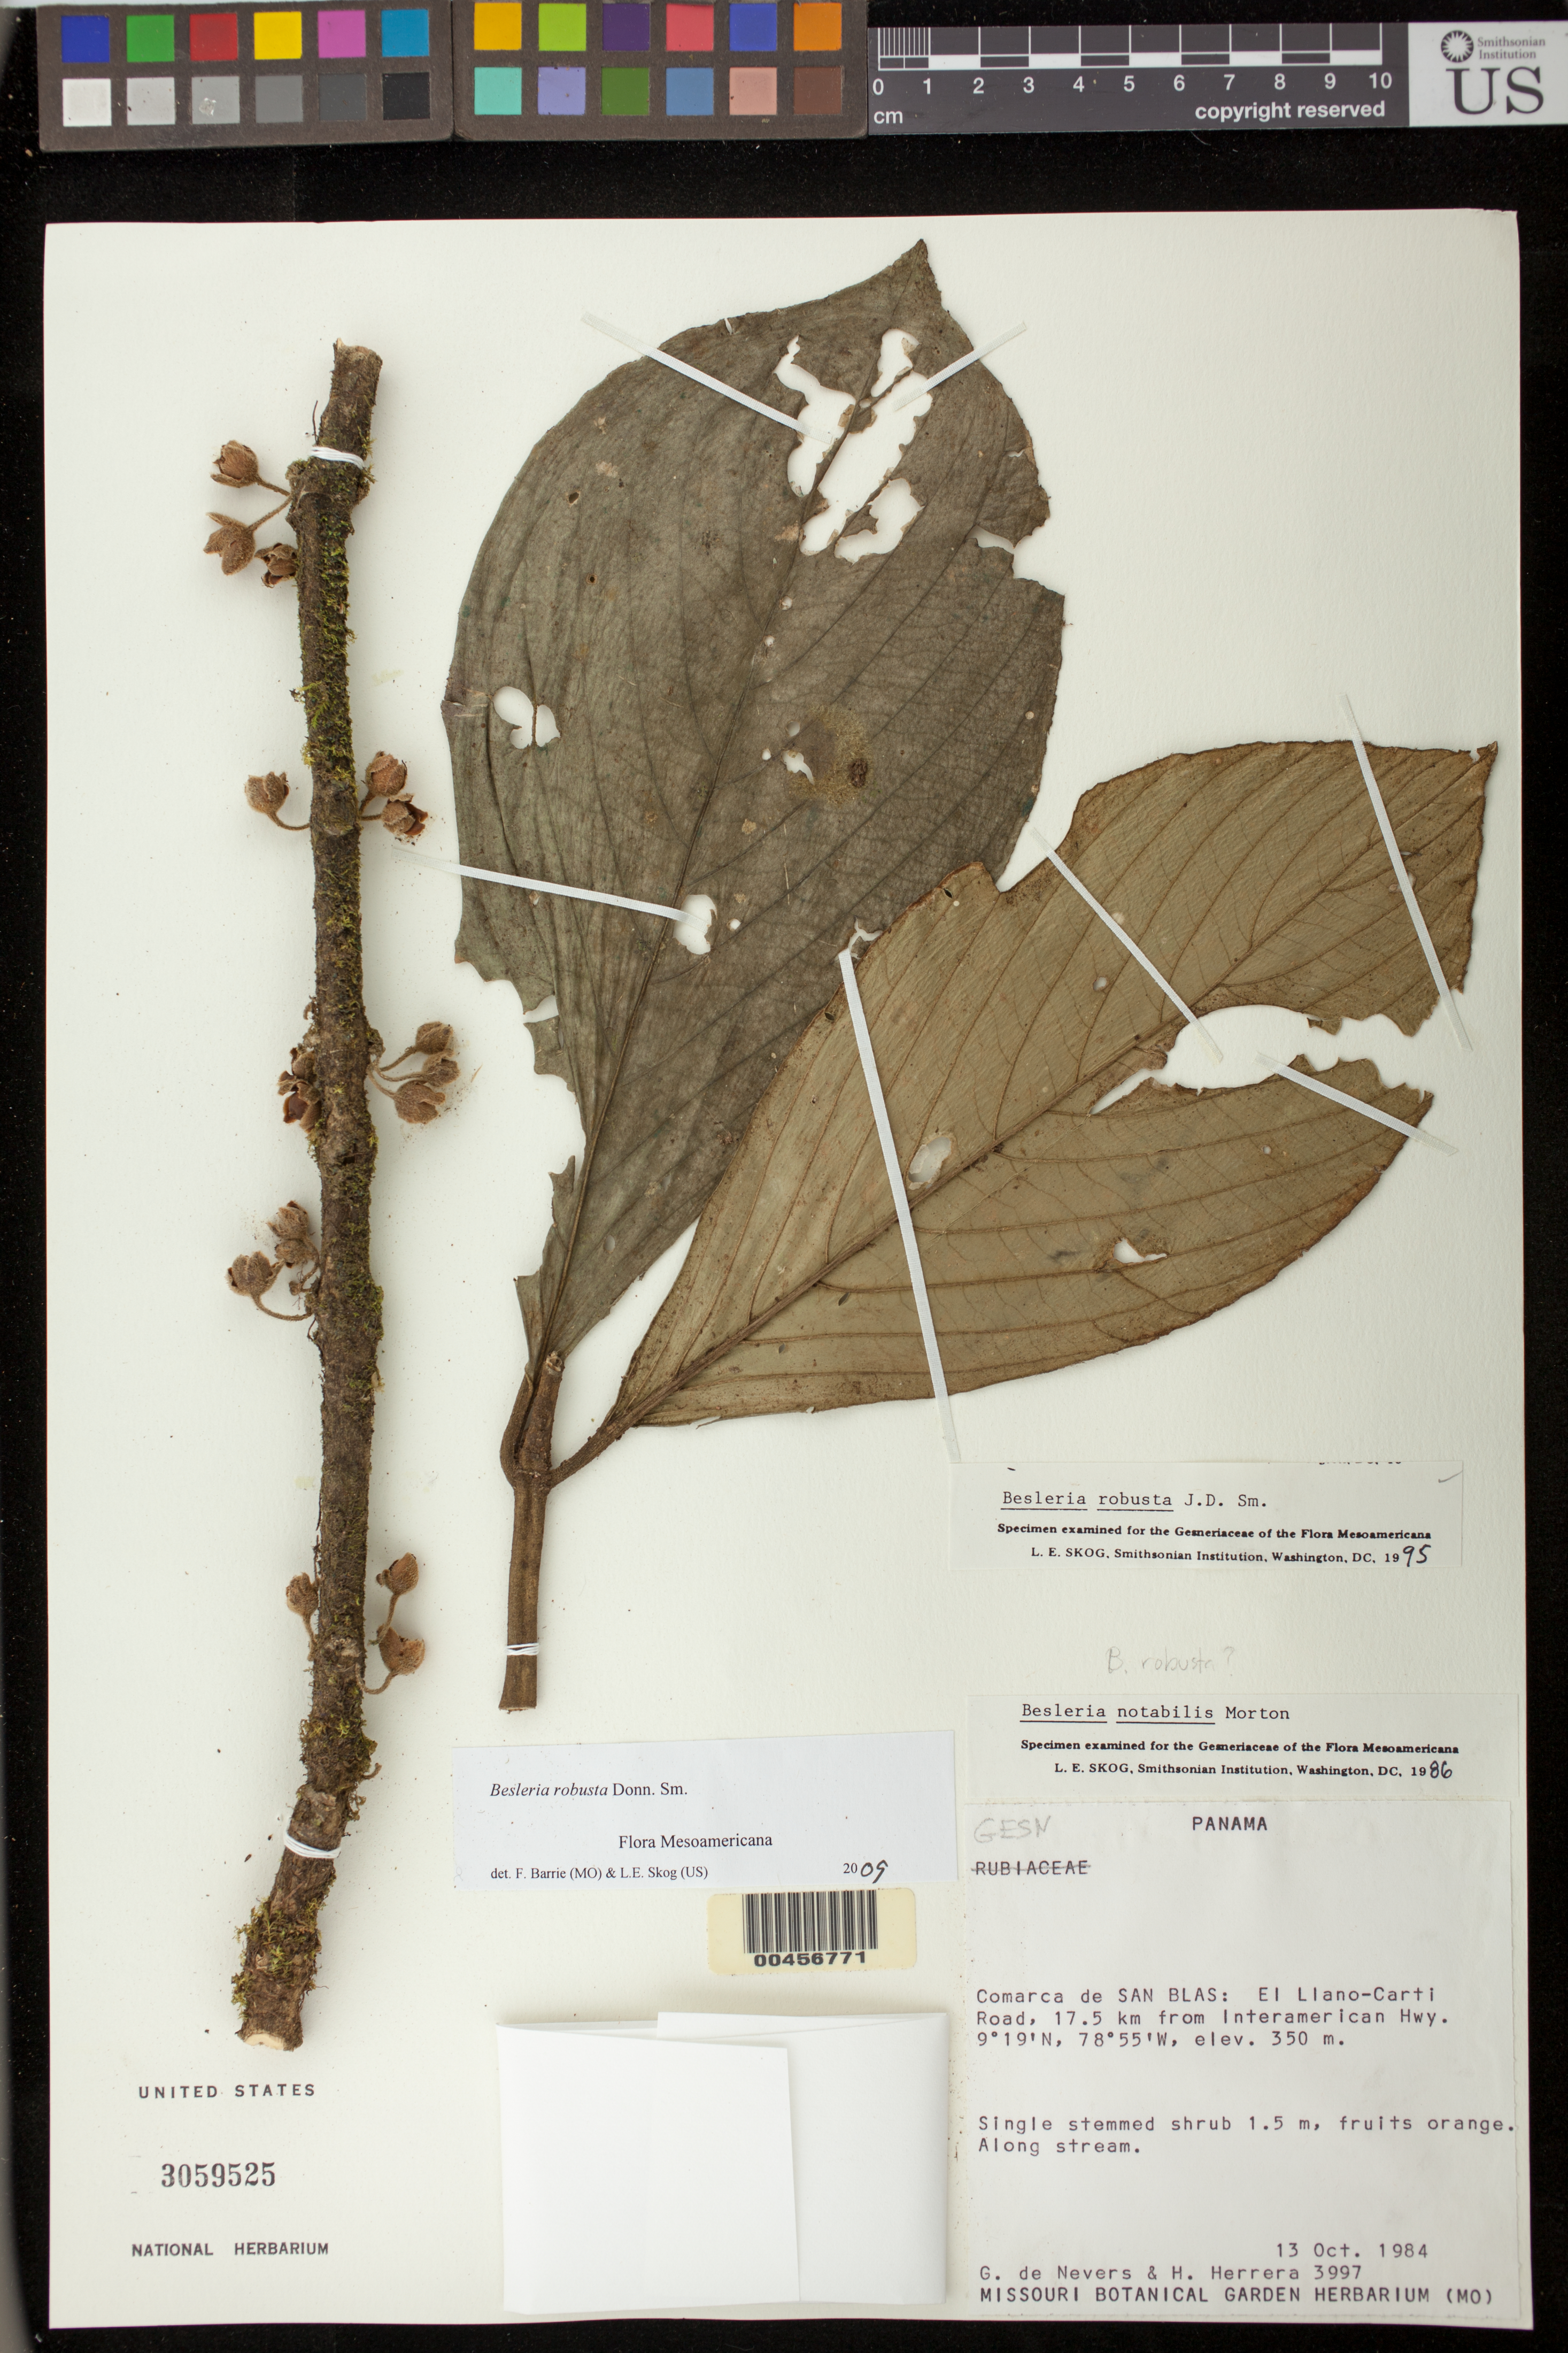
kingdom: Plantae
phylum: Tracheophyta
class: Magnoliopsida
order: Lamiales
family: Gesneriaceae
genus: Besleria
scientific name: Besleria robusta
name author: Donn. Sm.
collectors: G. C. de Nevers & H. Herrera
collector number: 3997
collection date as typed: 13 Oct 1984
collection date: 1984-10-13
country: Panama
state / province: Kuna Yala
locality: San Blas, along El Llano-Carti road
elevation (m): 350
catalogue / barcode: US 3059525